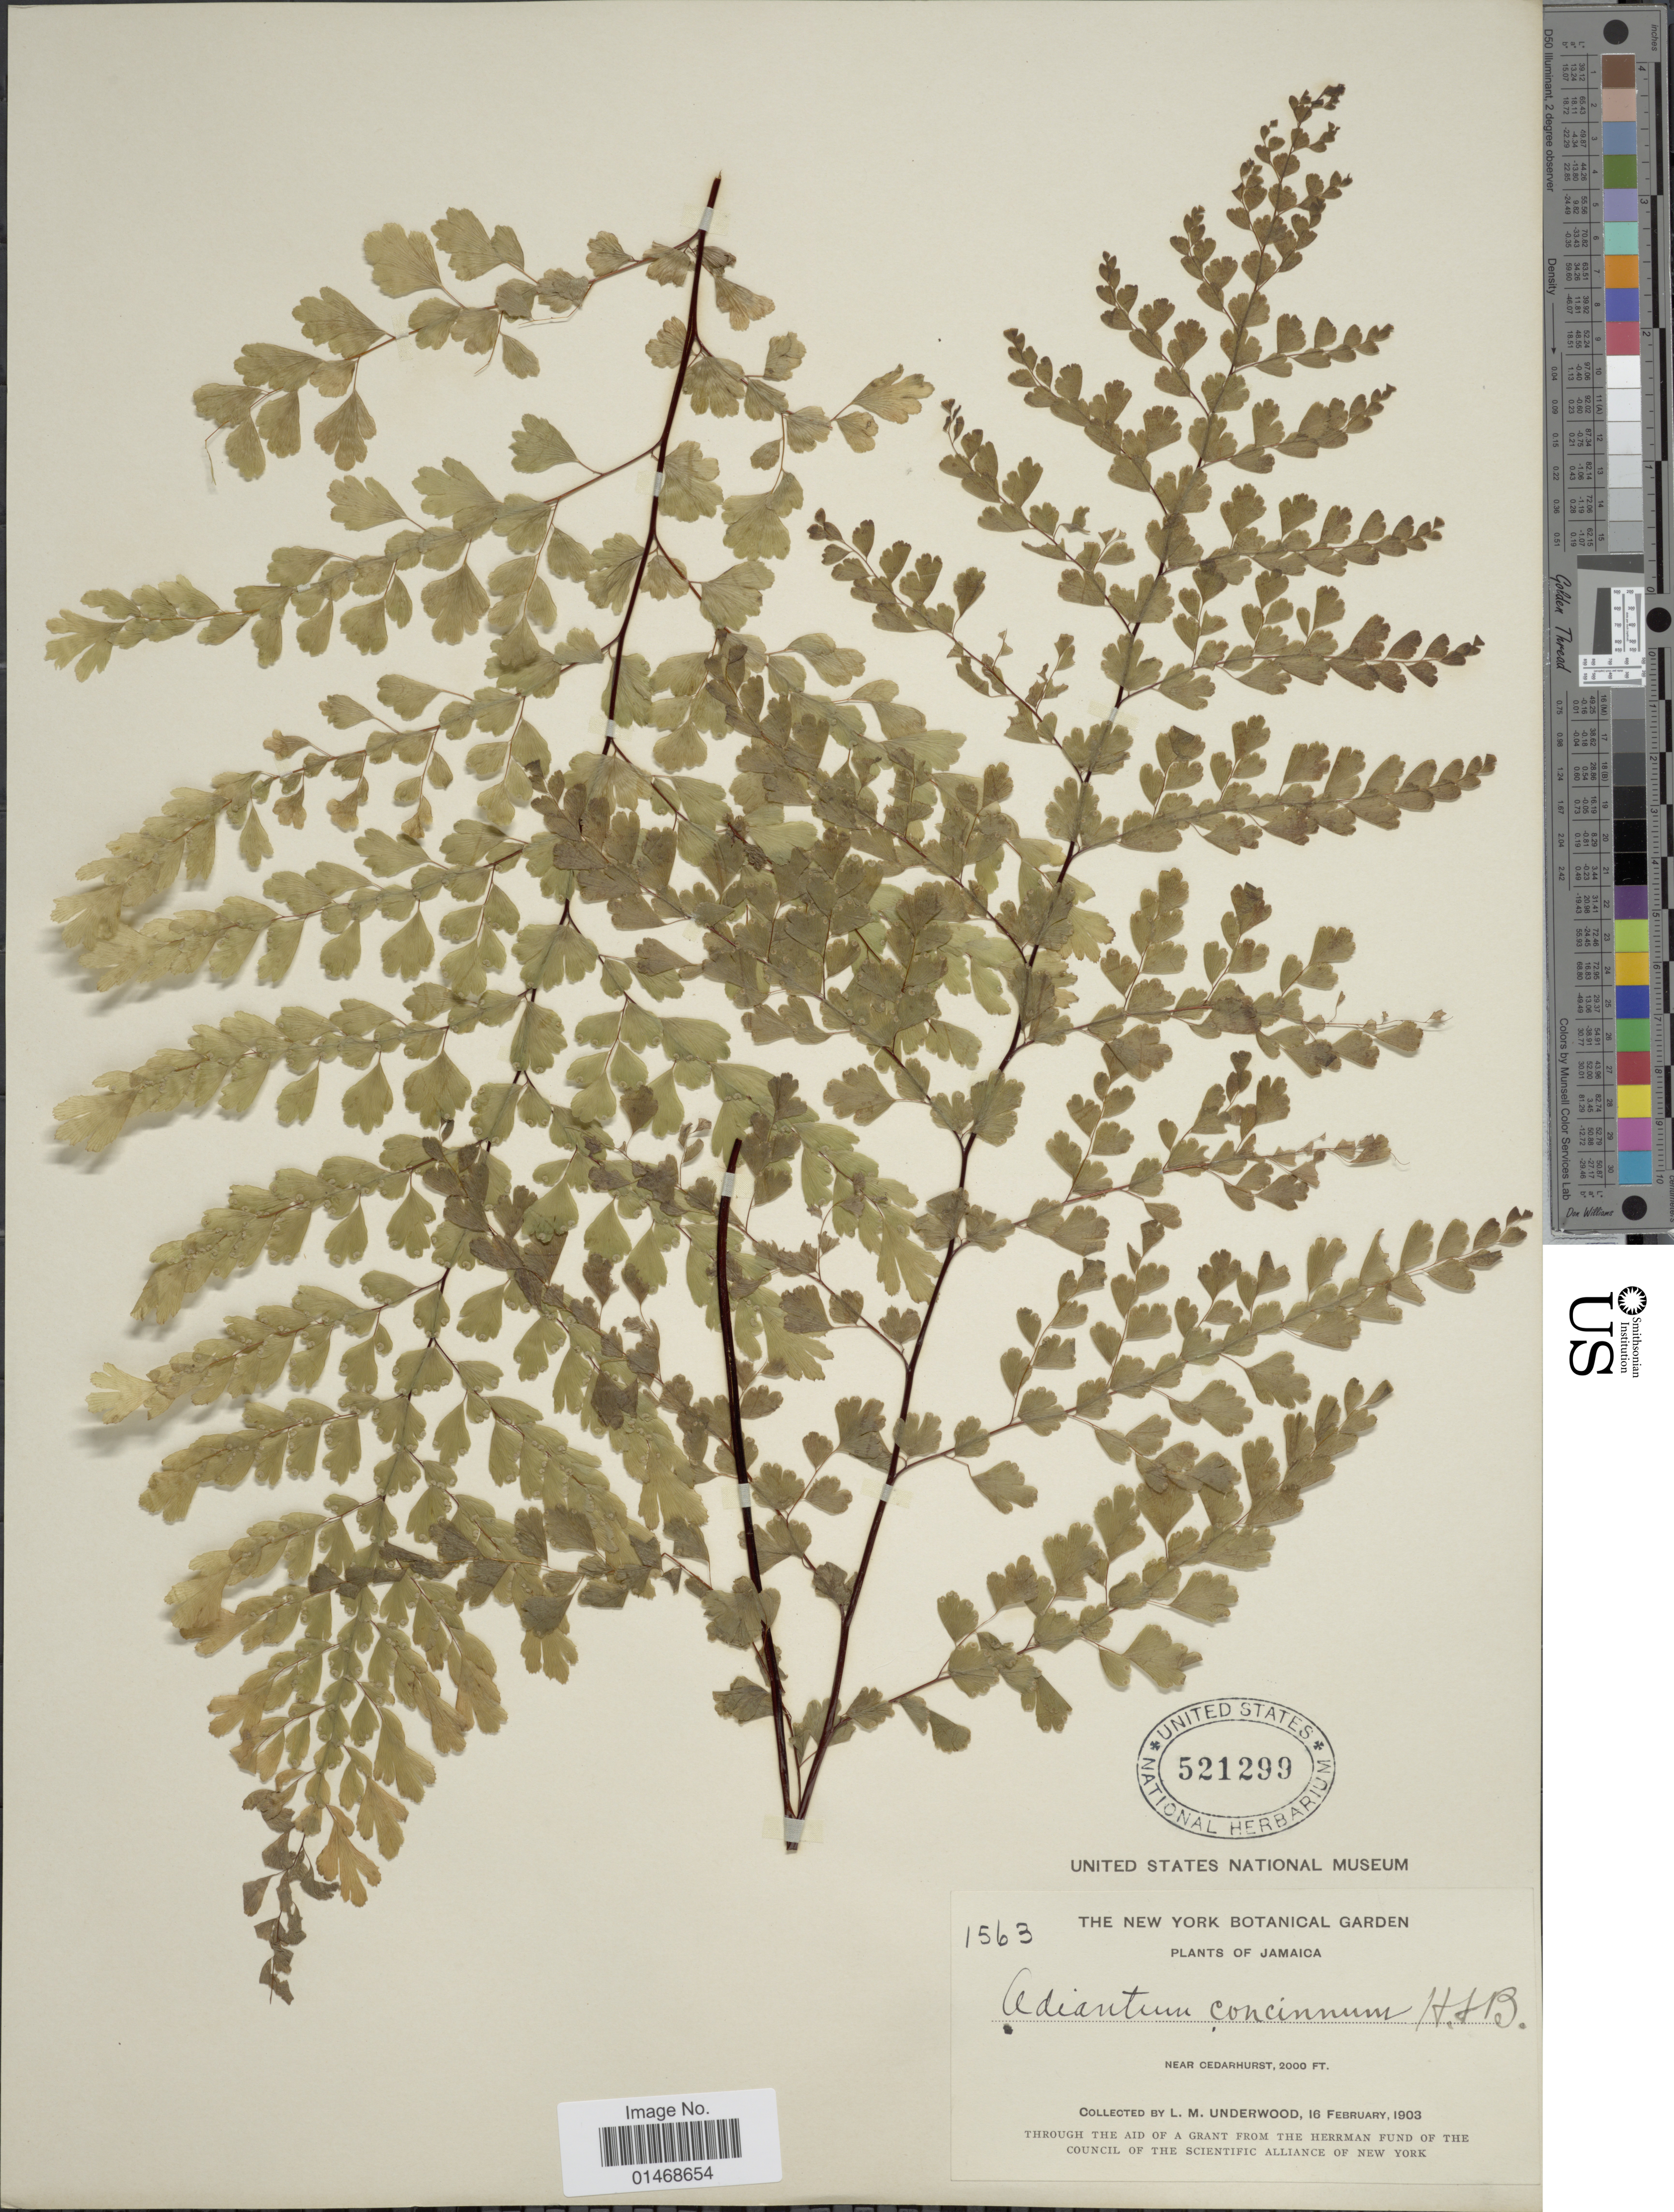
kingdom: Plantae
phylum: Tracheophyta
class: Polypodiopsida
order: Polypodiales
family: Pteridaceae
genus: Adiantum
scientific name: Adiantum concinnum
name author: Humb. & Bonpl. ex Willd.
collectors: L. M. Underwood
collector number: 1563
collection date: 1903-02-16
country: Jamaica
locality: Near Cedarhurst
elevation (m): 610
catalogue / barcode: US 521299